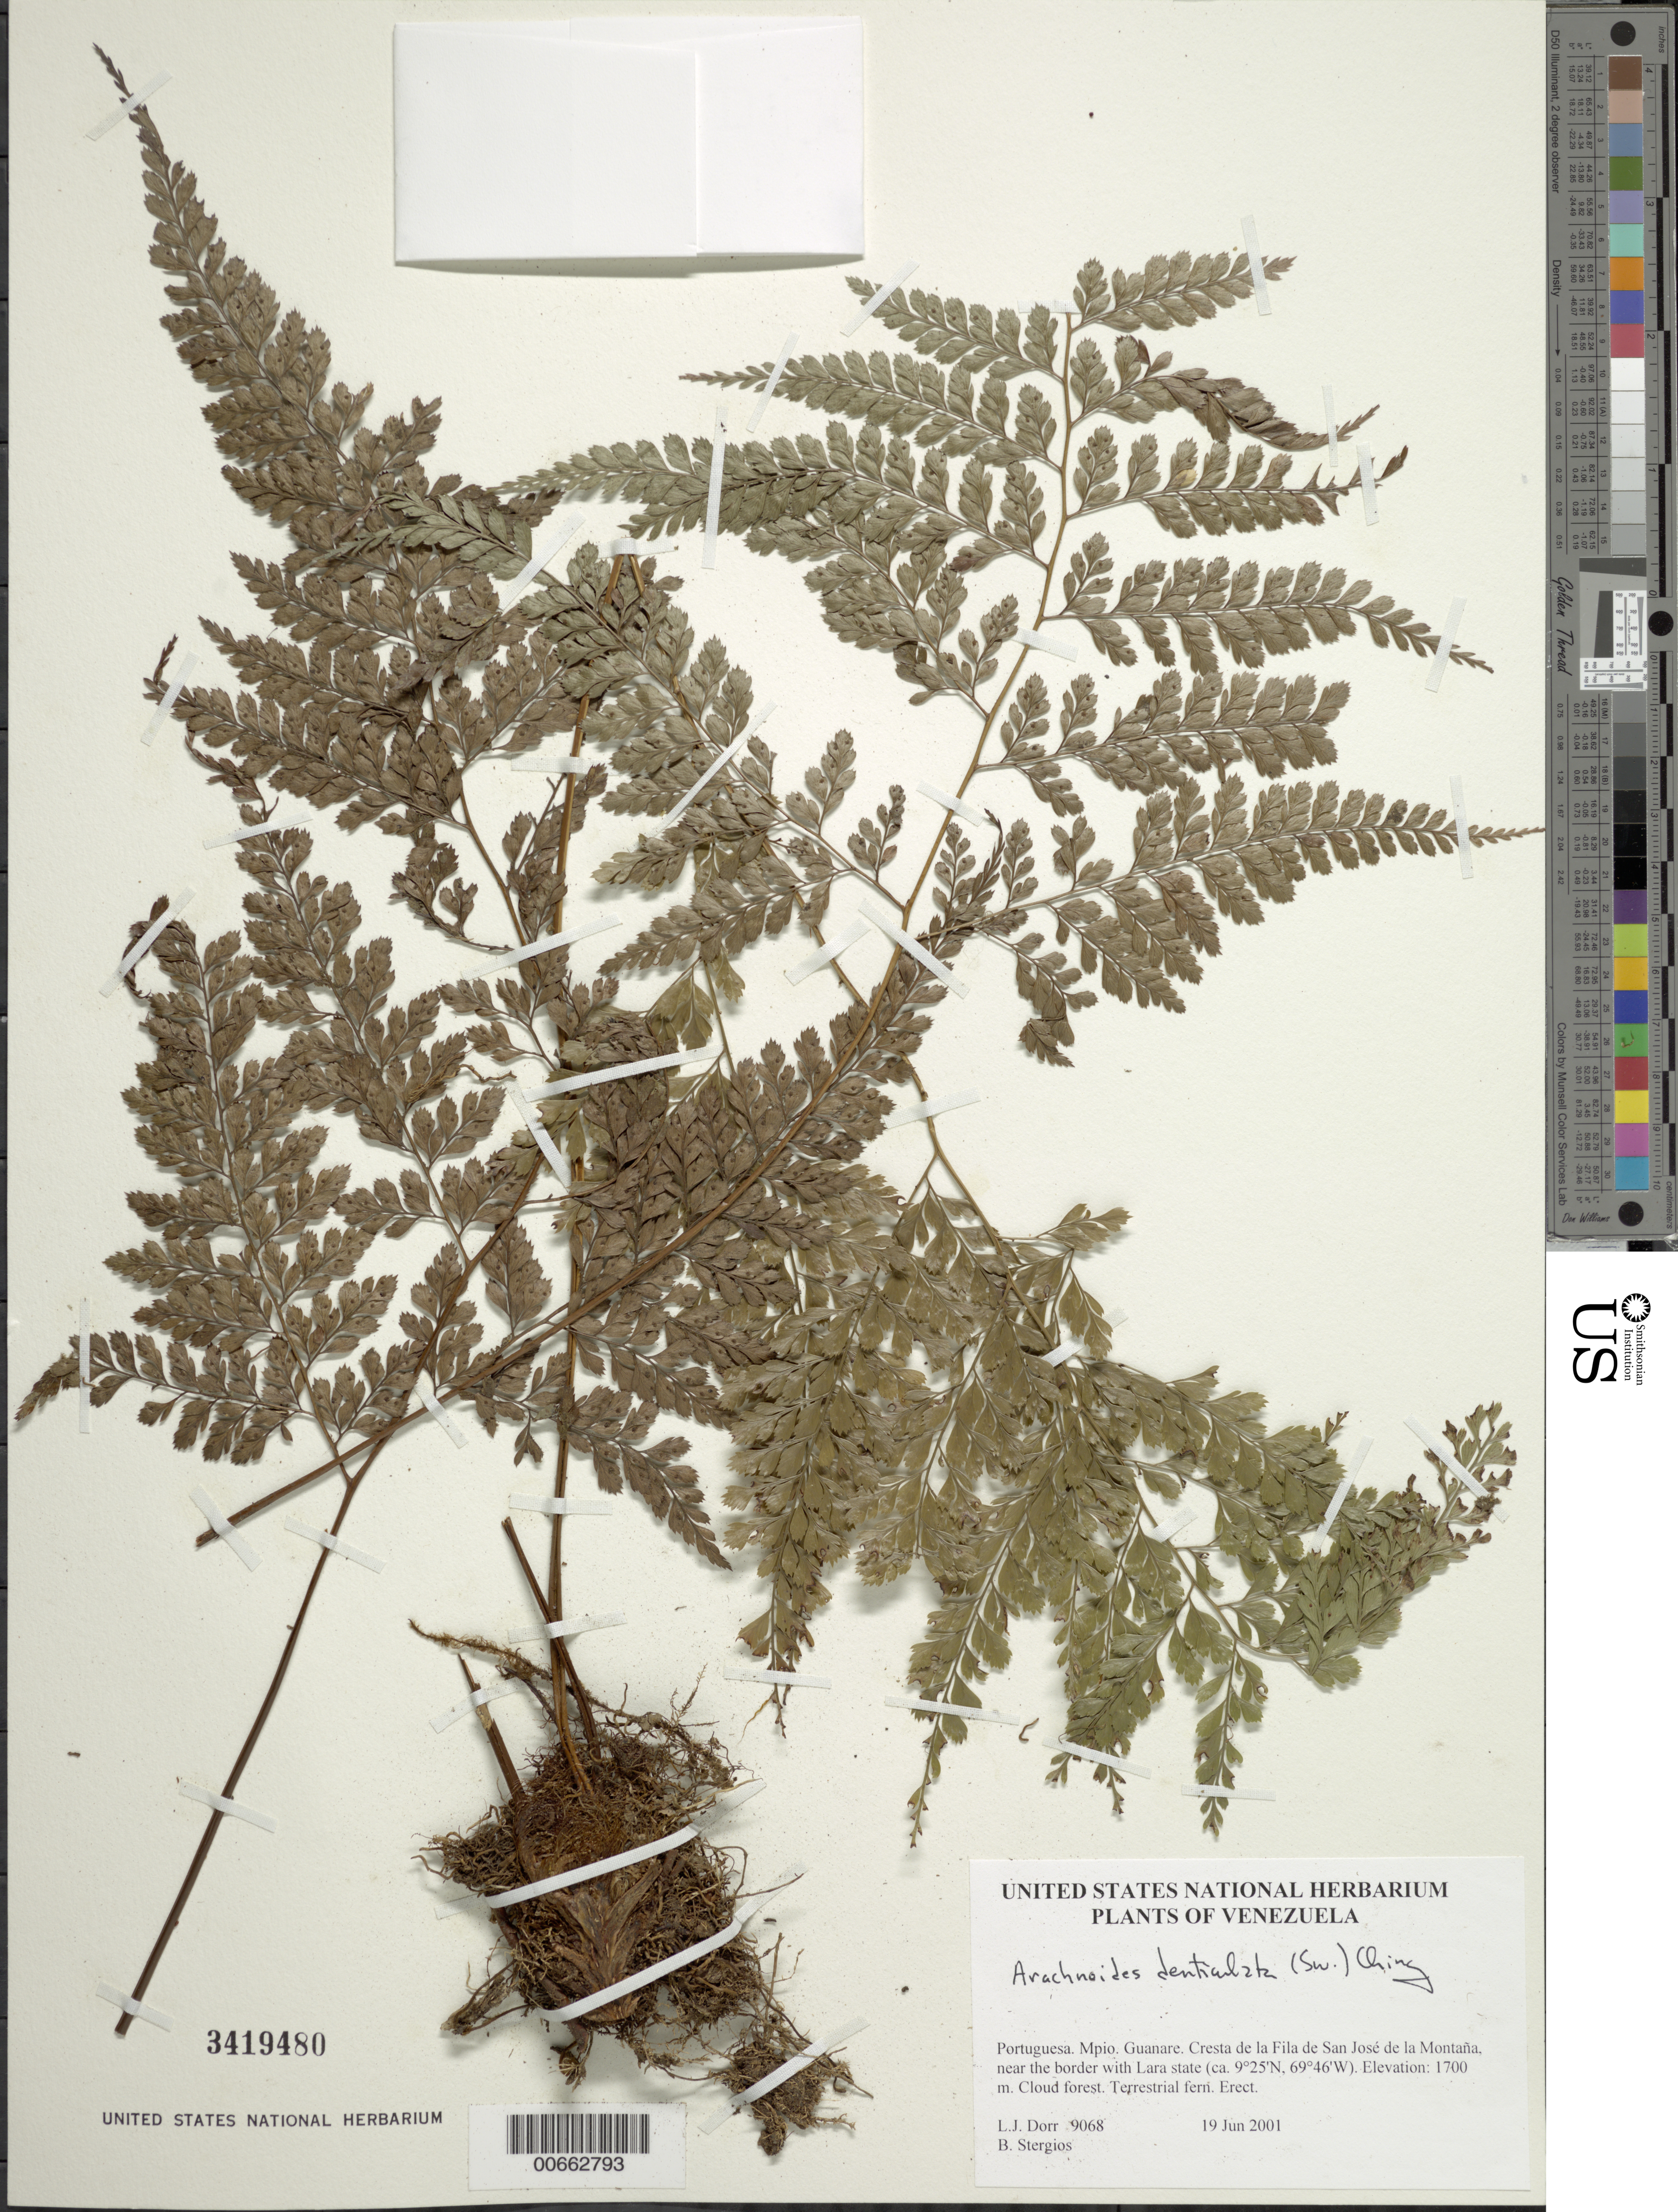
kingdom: Plantae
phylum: Tracheophyta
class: Polypodiopsida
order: Polypodiales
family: Dryopteridaceae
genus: Arachniodes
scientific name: Arachniodes denticulata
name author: (Sw.) Ching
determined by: Dorr, L. J., (BOT), Smithsonian Institution - National Museum of Natural History (UNITED STATES)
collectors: L. J. Dorr & B. G. Stergios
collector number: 9068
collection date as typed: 19 Jun 2001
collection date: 2001-06-19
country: Venezuela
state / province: Portuguesa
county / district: Guanare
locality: Cresta de la Fila de San José de la Montaña, near the border with Lara state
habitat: Cloud forest.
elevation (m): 1700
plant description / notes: PORT, UC, US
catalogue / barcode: US 3419480